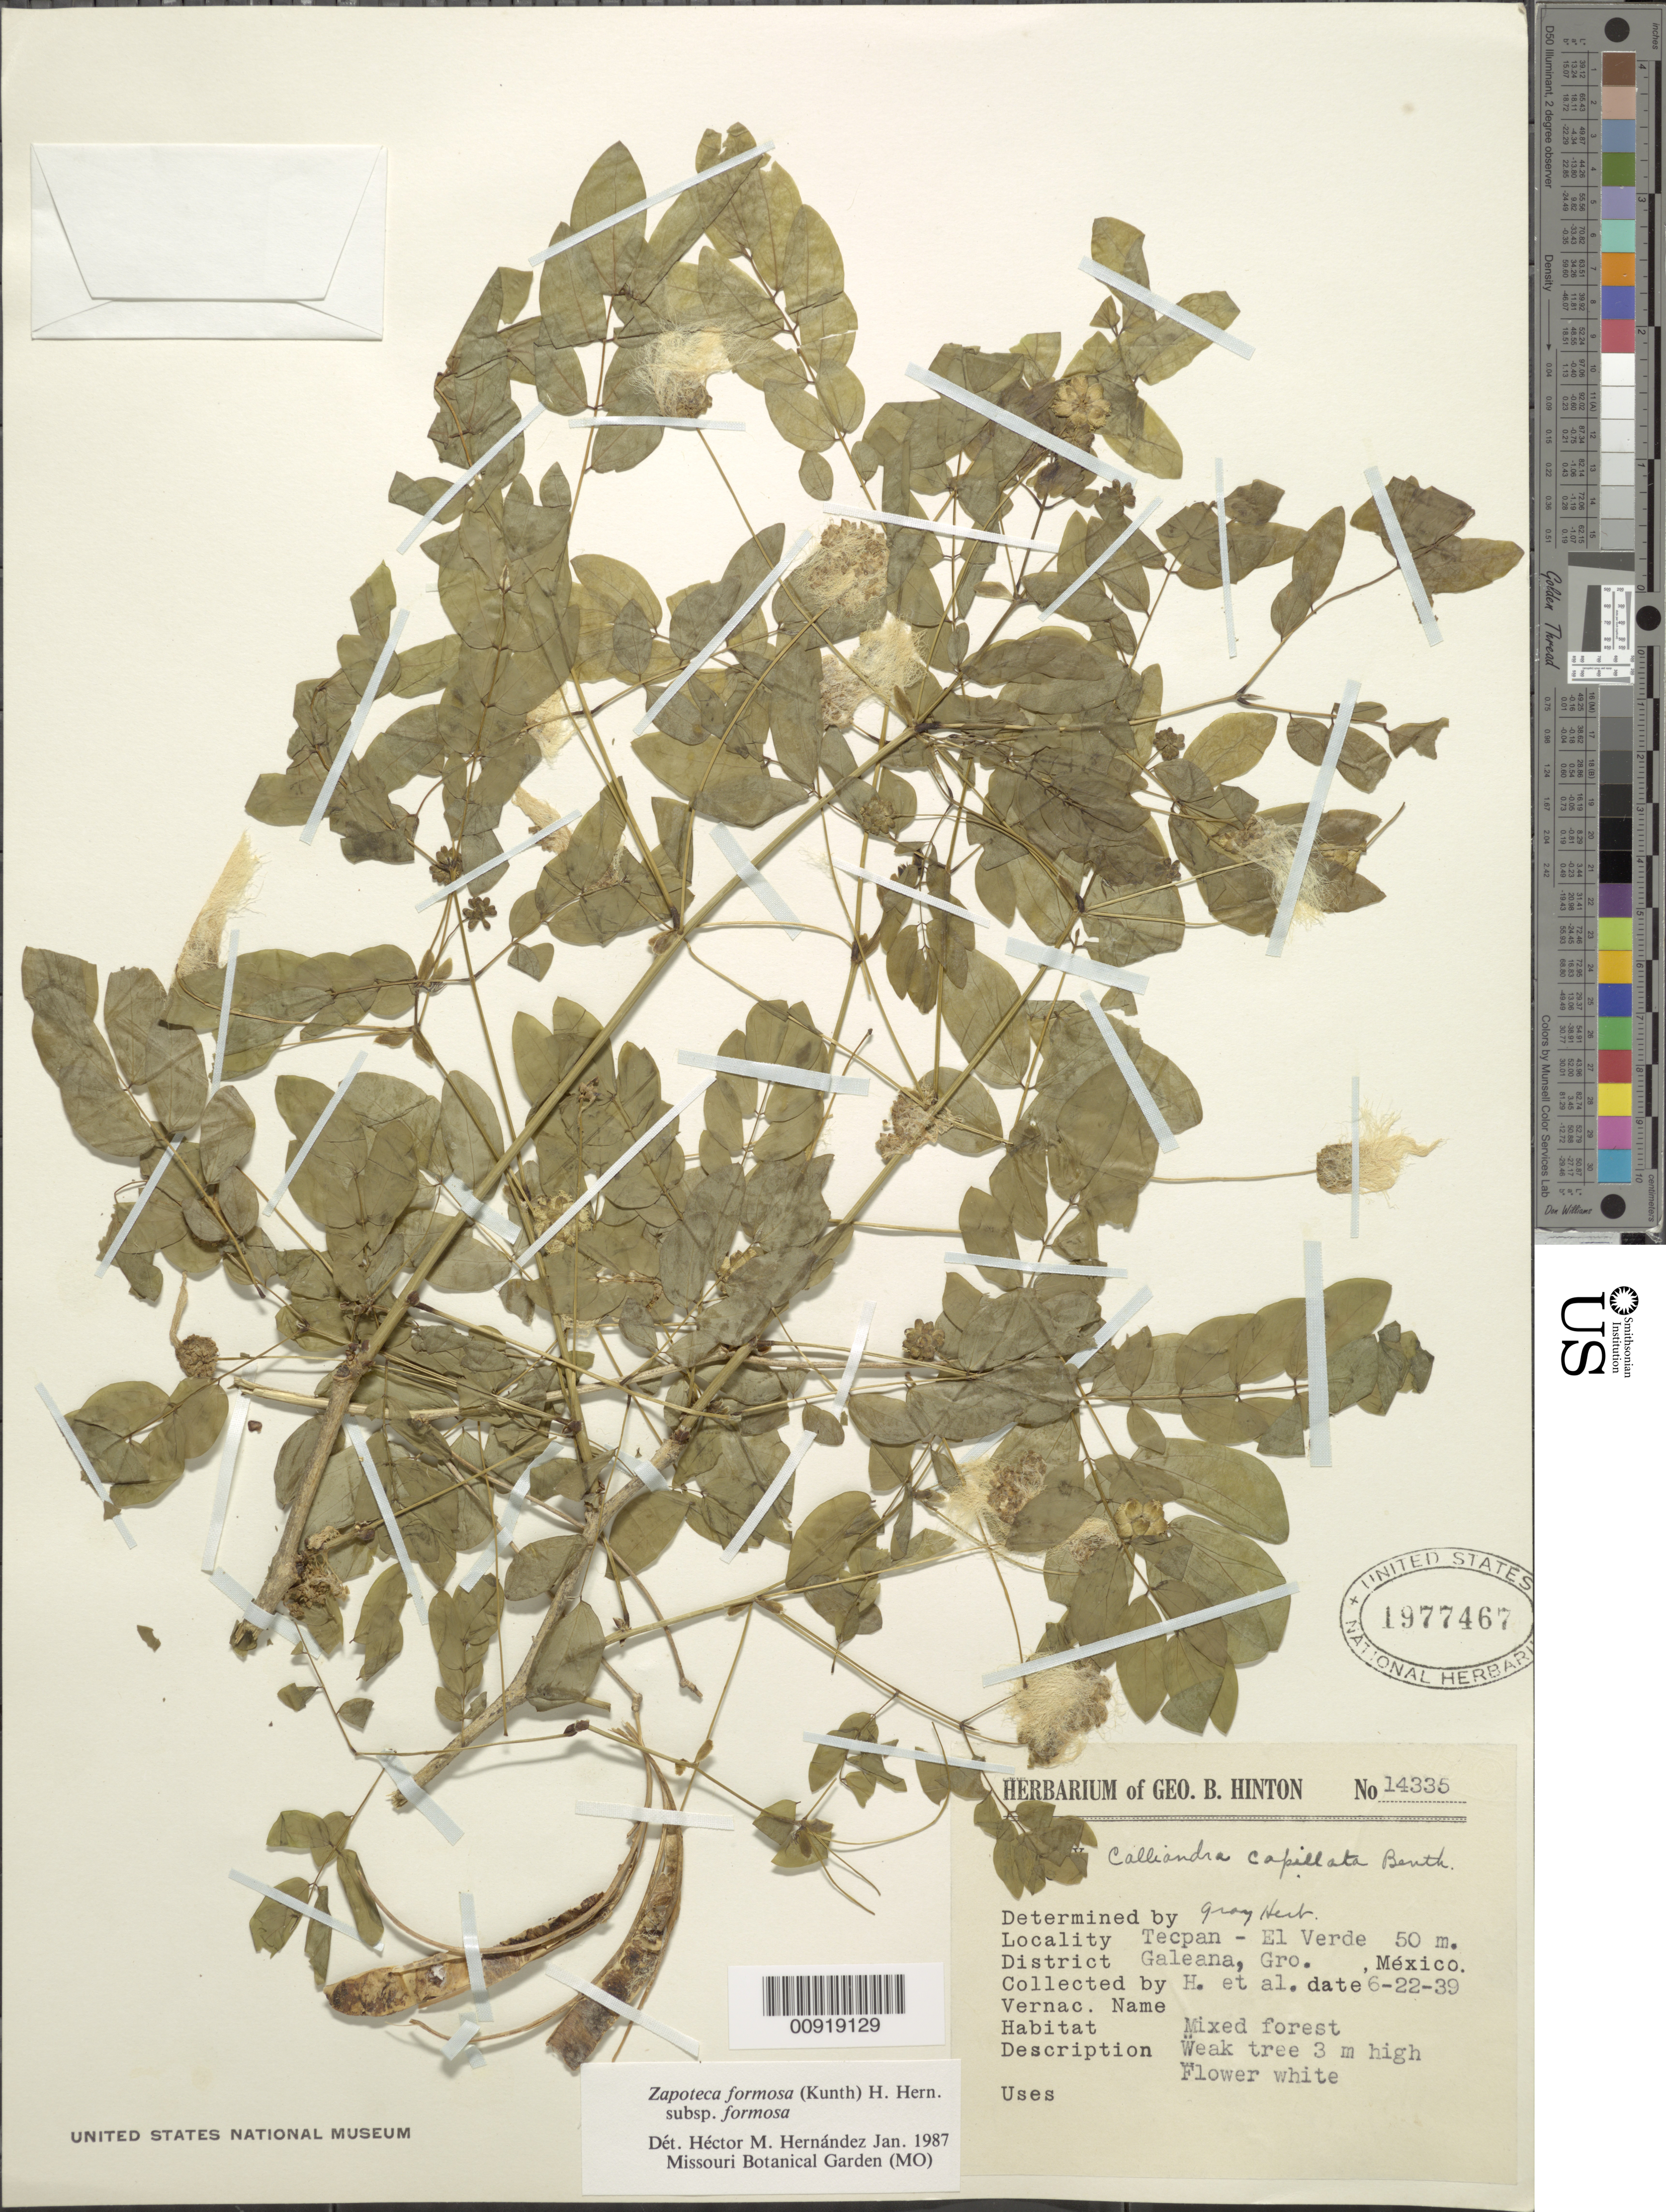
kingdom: Plantae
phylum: Tracheophyta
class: Magnoliopsida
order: Fabales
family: Fabaceae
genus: Zapoteca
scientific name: Zapoteca formosa subsp. formosa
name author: (Kunth) H.M. Hern.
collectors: G. B. Hinton & et al.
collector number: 14335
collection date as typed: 22 Jun 1939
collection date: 1939-06-22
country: Mexico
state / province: Guerrero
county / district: Galeana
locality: Tecpan - El Verde, District Galeana, Guerrero.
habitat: Mixed forest.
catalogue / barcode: US 1977467